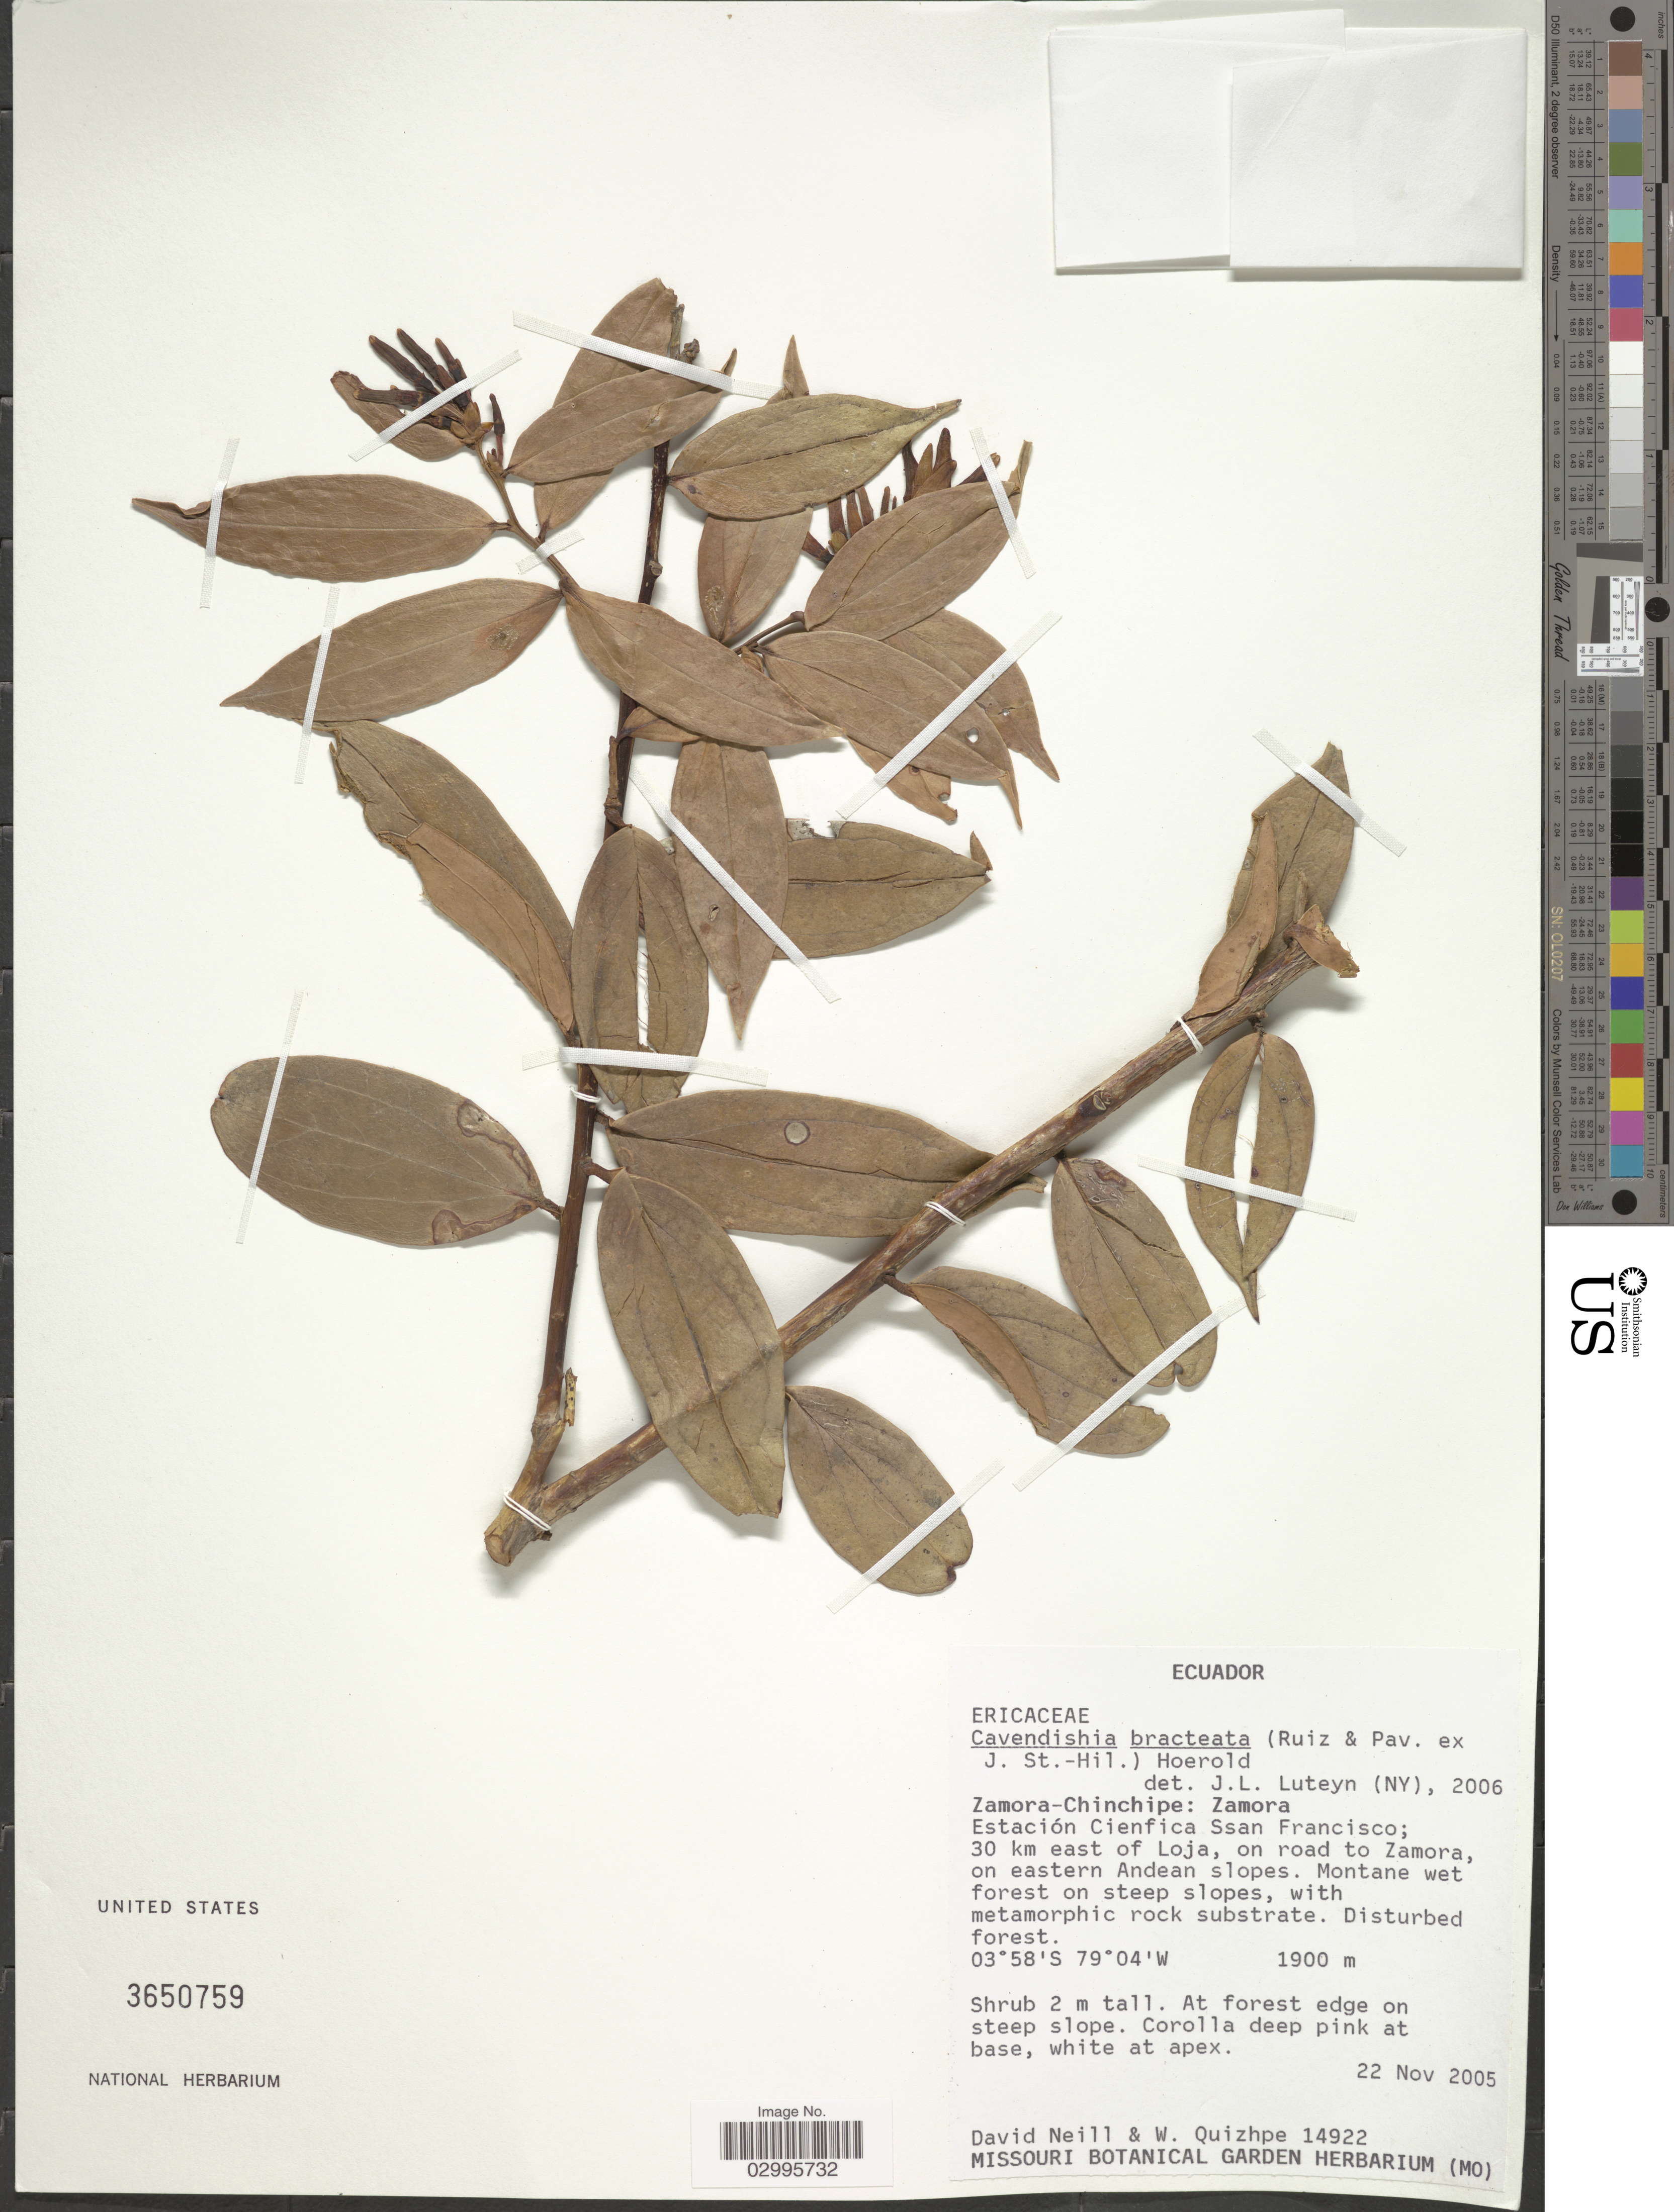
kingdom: Plantae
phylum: Tracheophyta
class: Magnoliopsida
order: Ericales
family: Ericaceae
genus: Cavendishia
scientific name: Cavendishia bracteata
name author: (Ruiz & Pav. ex J. St.-Hil.) Hoerold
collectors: D. Neill & W. Quizhpe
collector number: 14922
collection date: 2005-11-22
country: Ecuador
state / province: Zamora-Chinchipe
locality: Zamora. Estación Cienfica Ssan Francisco; 30 km east of Loja, on road to Zamora, on eastern Andean slopes.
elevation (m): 1900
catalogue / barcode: US 3650759